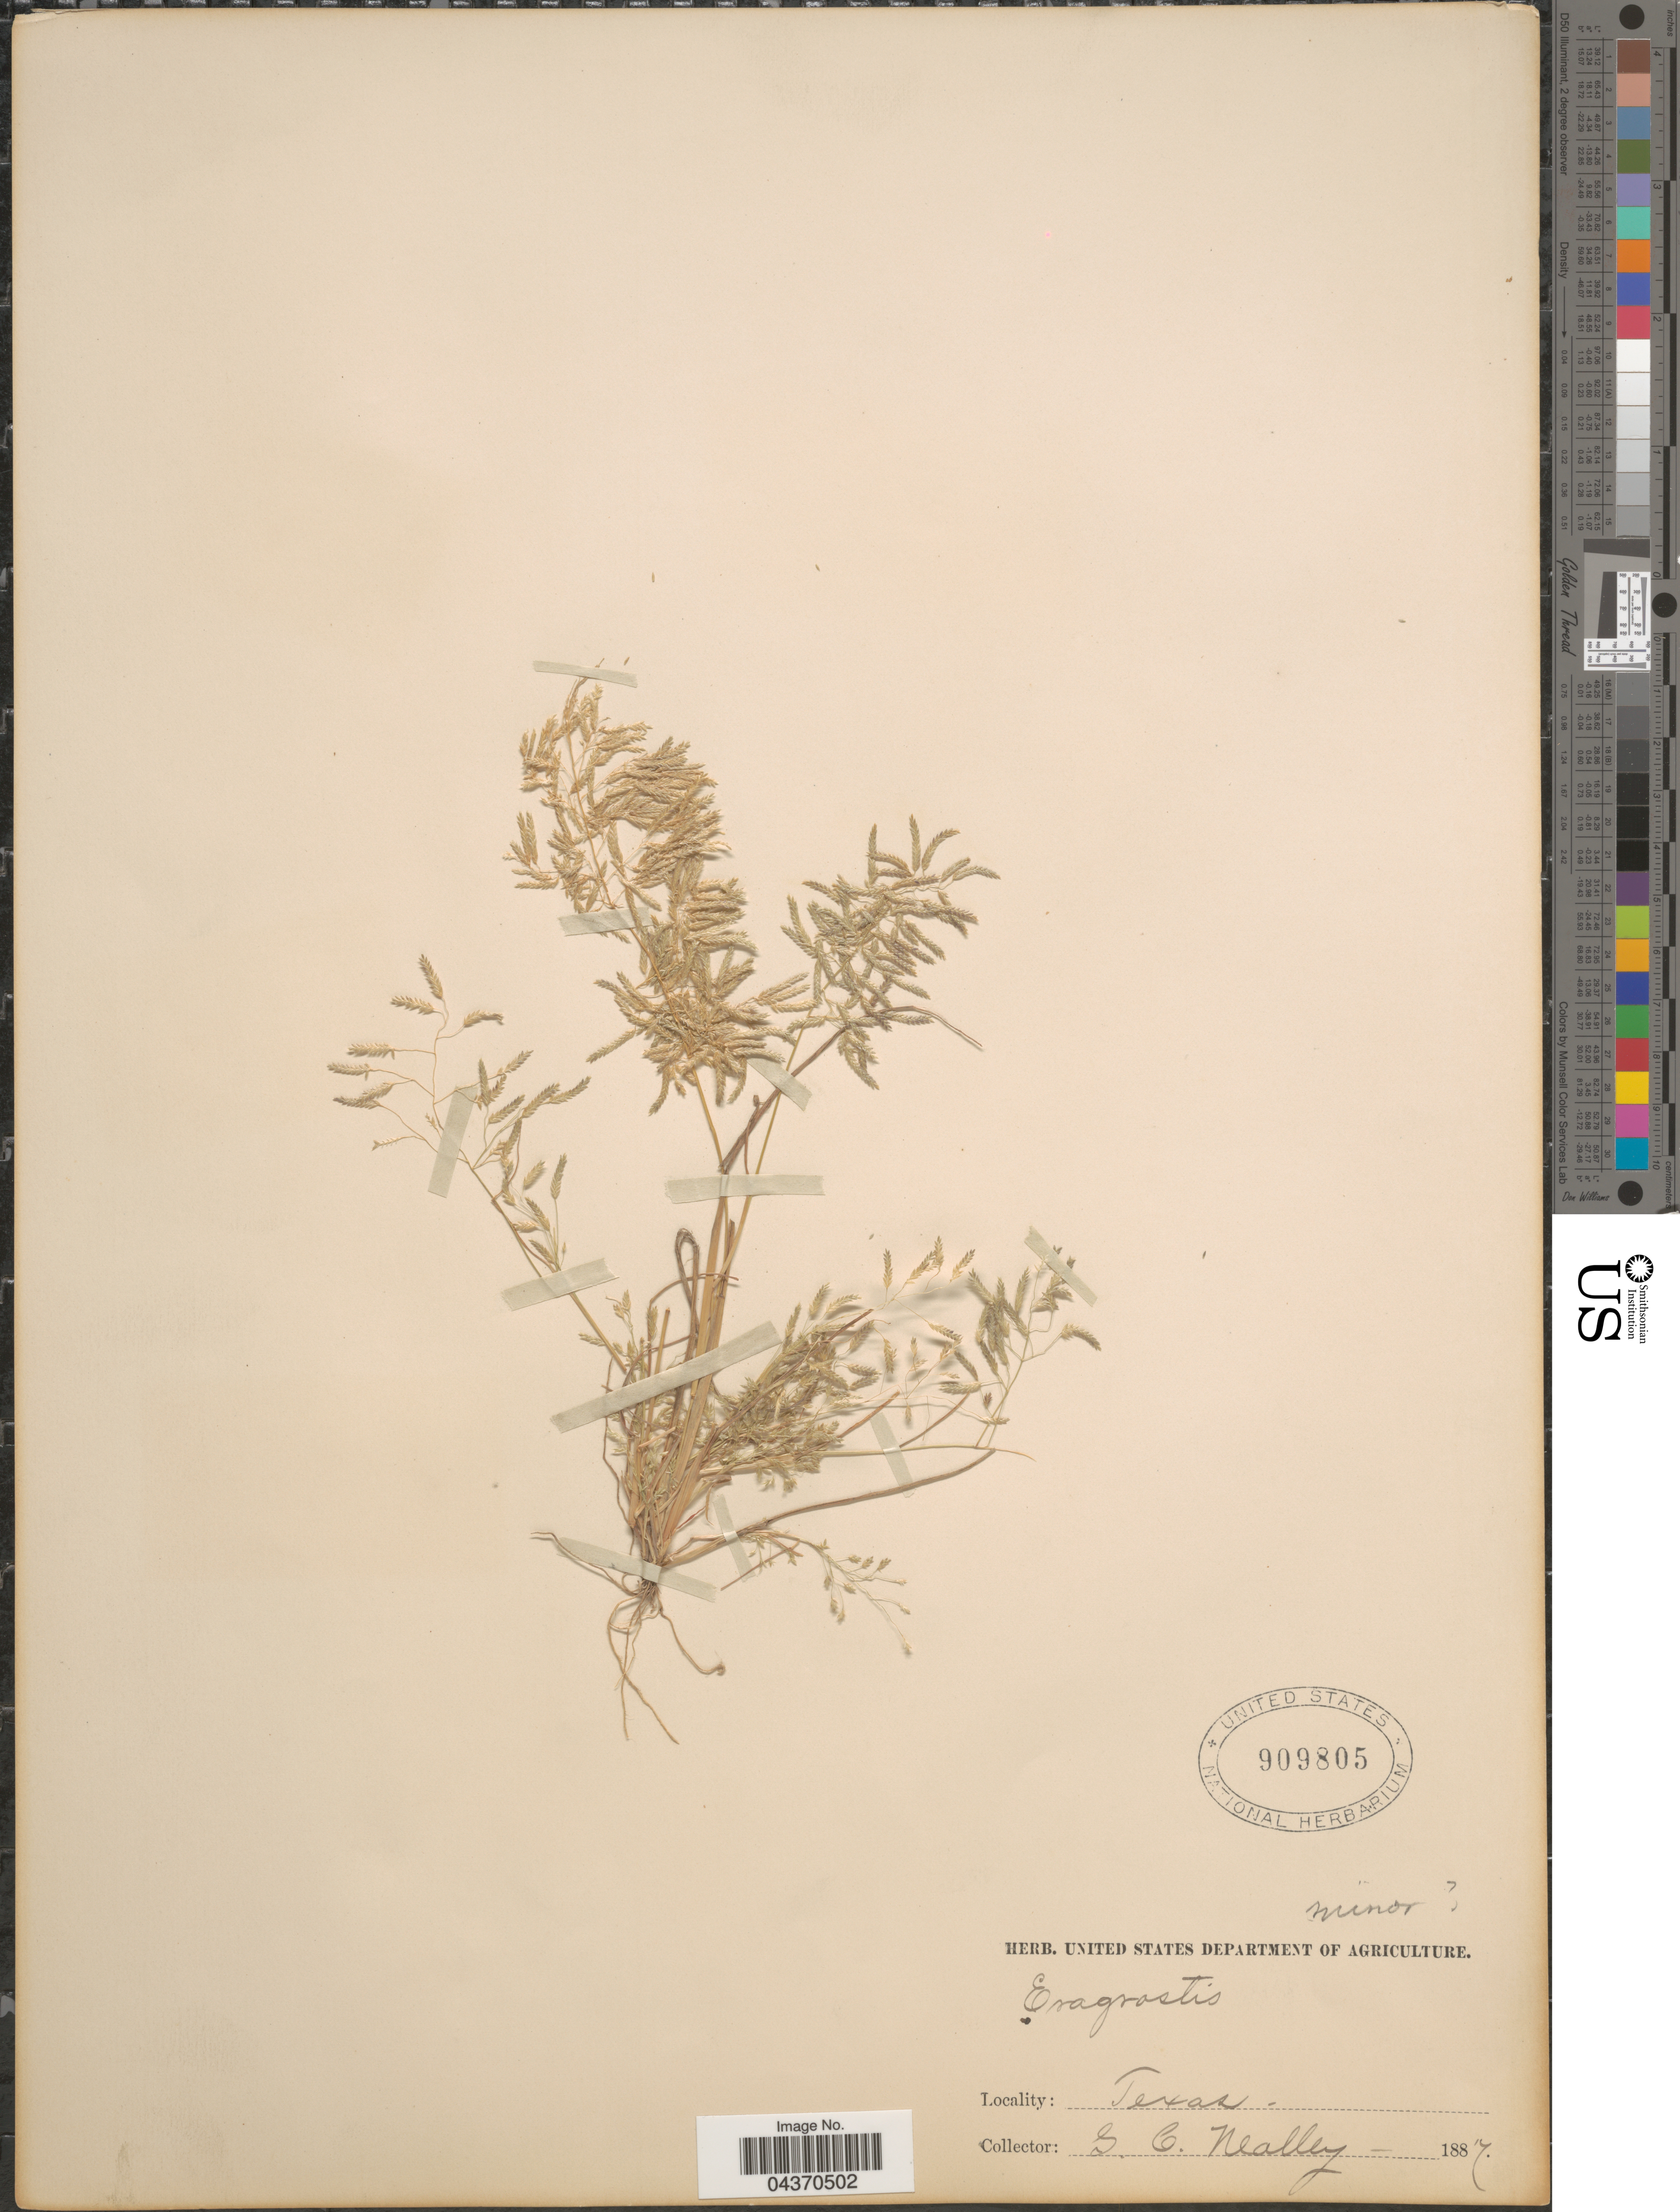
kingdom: Plantae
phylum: Tracheophyta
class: Liliopsida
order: Poales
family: Poaceae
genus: Eragrostis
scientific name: Eragrostis pectinacea var. miserrima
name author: (E. Fourn.) Reeder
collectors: G. C. Nealley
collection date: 1887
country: United States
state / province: Texas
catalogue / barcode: US 909805